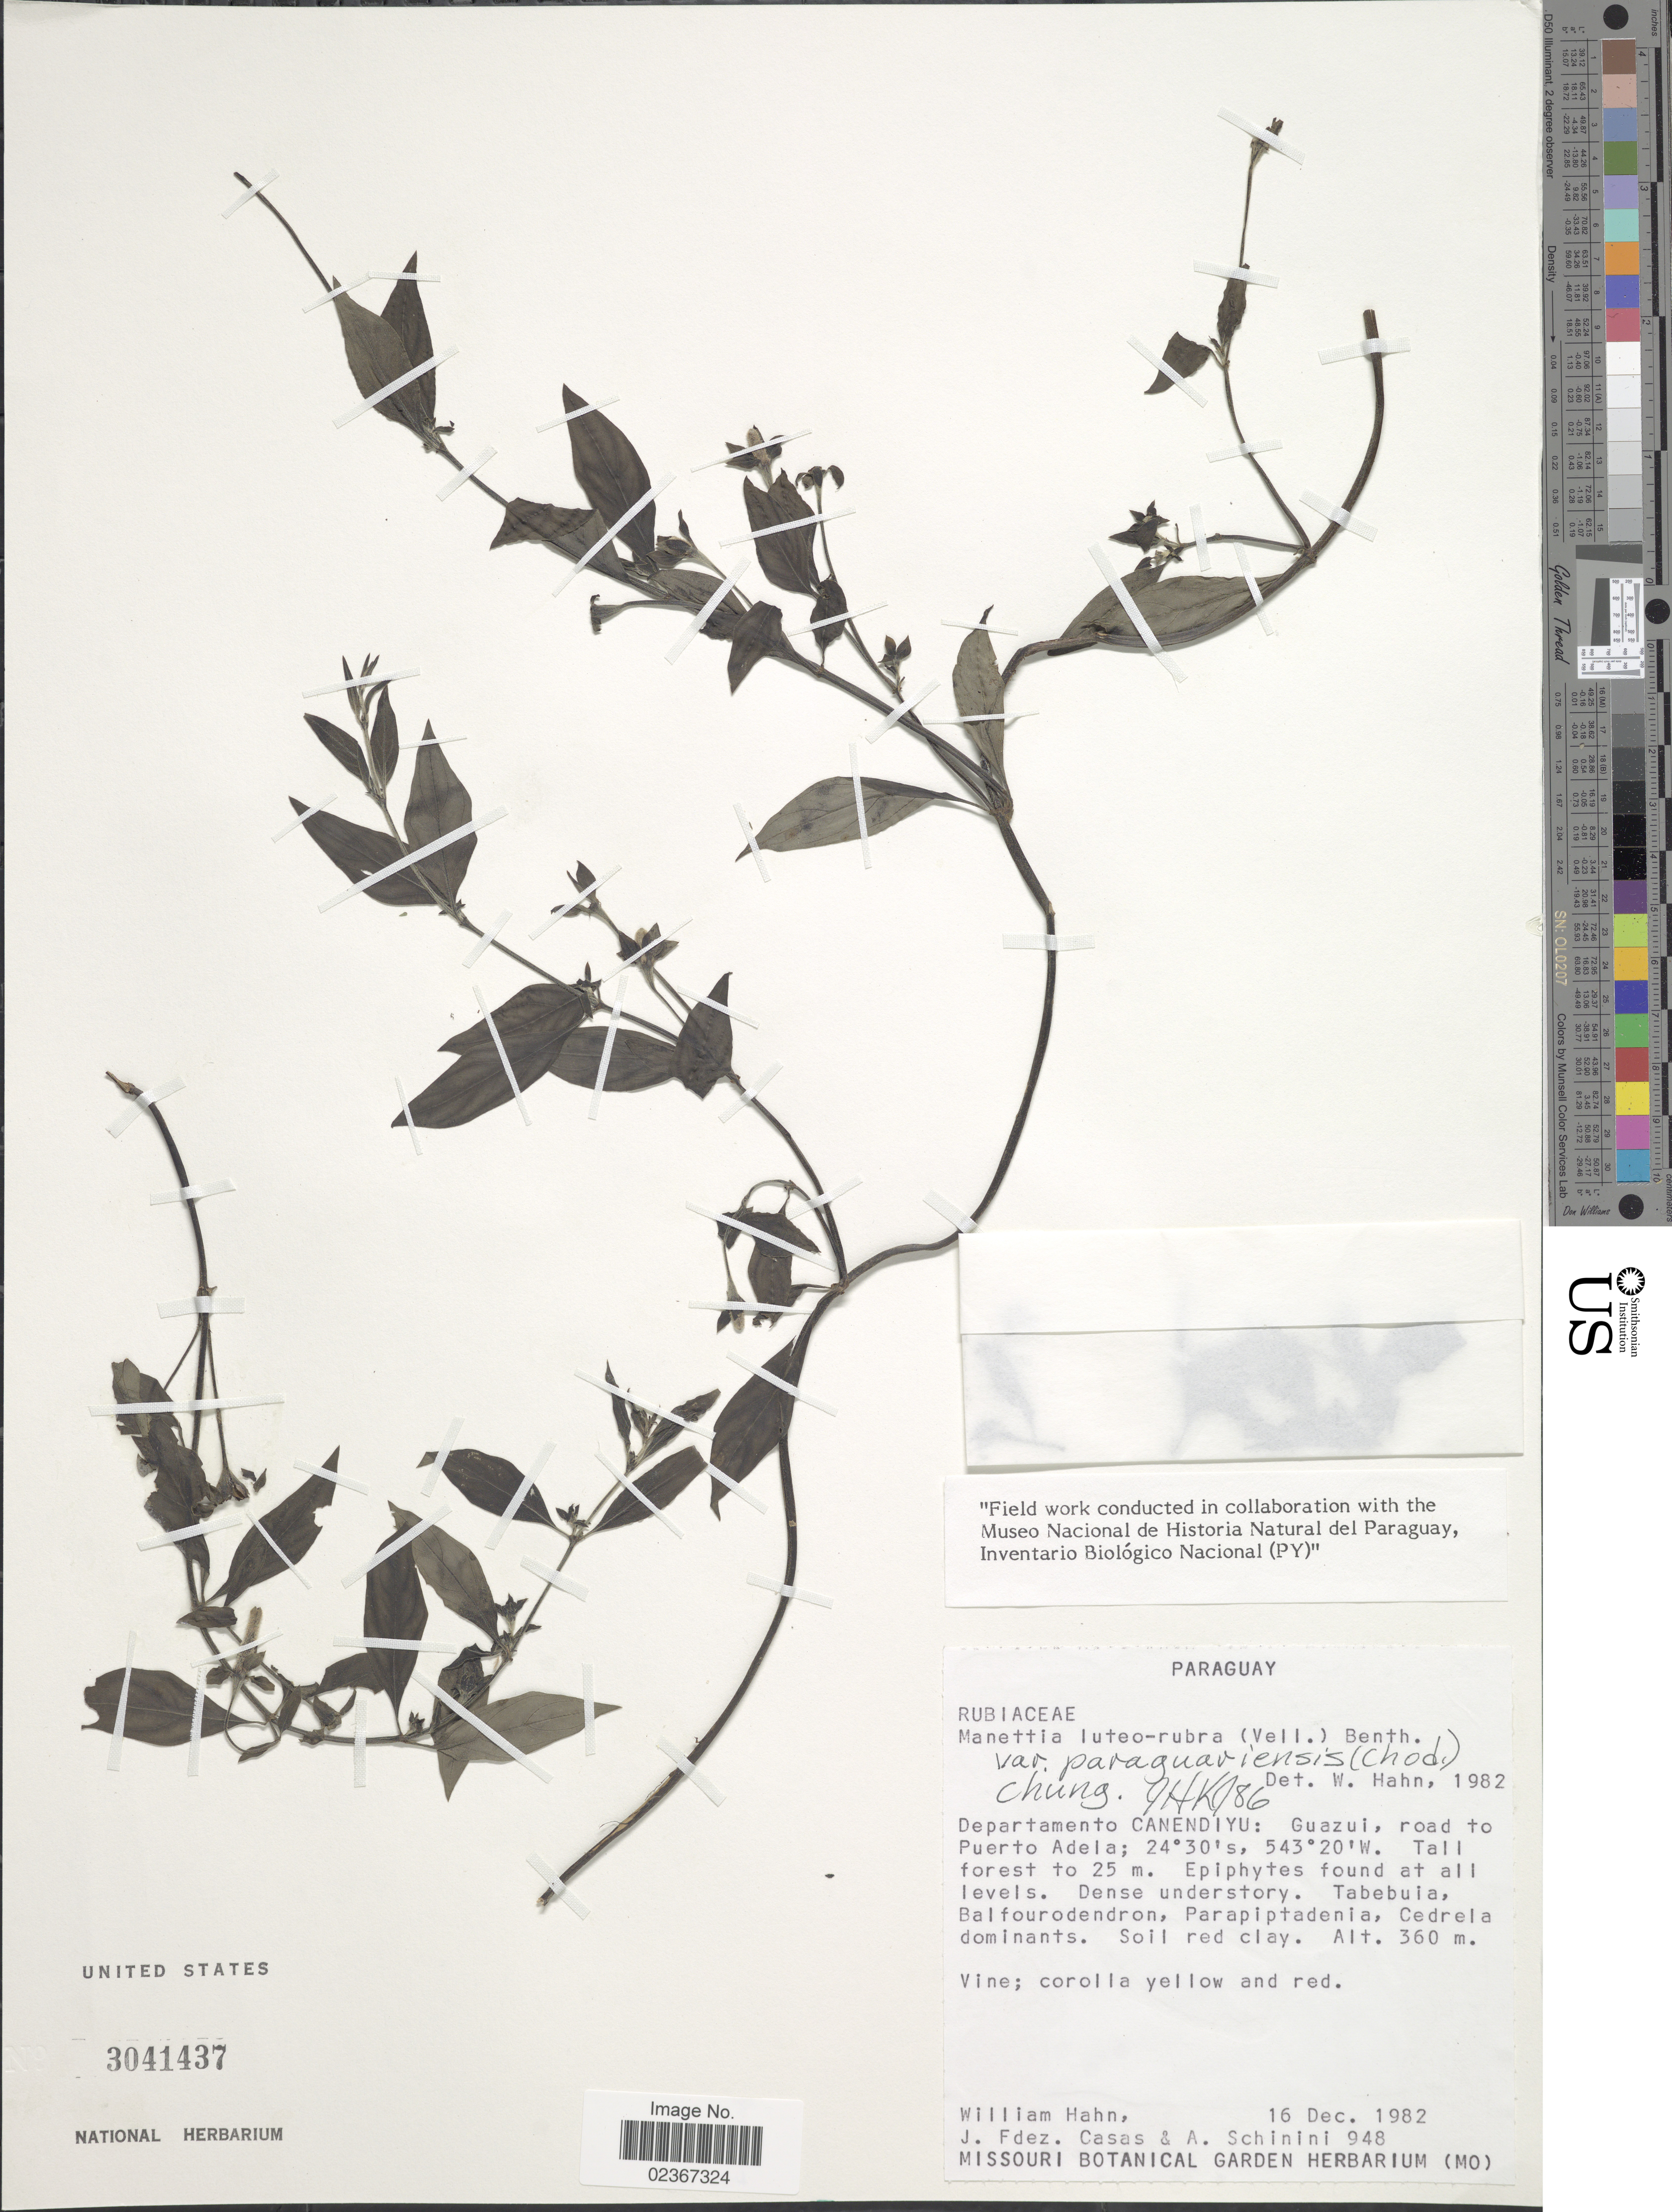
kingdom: Plantae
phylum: Tracheophyta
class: Magnoliopsida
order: Gentianales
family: Rubiaceae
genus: Manettia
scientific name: Manettia luteorubra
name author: (Vell.) Benth.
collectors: W. J. Hahn, J. Casas & A. Schinini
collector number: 948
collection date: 1898-12-16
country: Paraguay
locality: Departamento Canediyu: Guazui, road to Puerto Adela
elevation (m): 360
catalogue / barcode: US 3041437